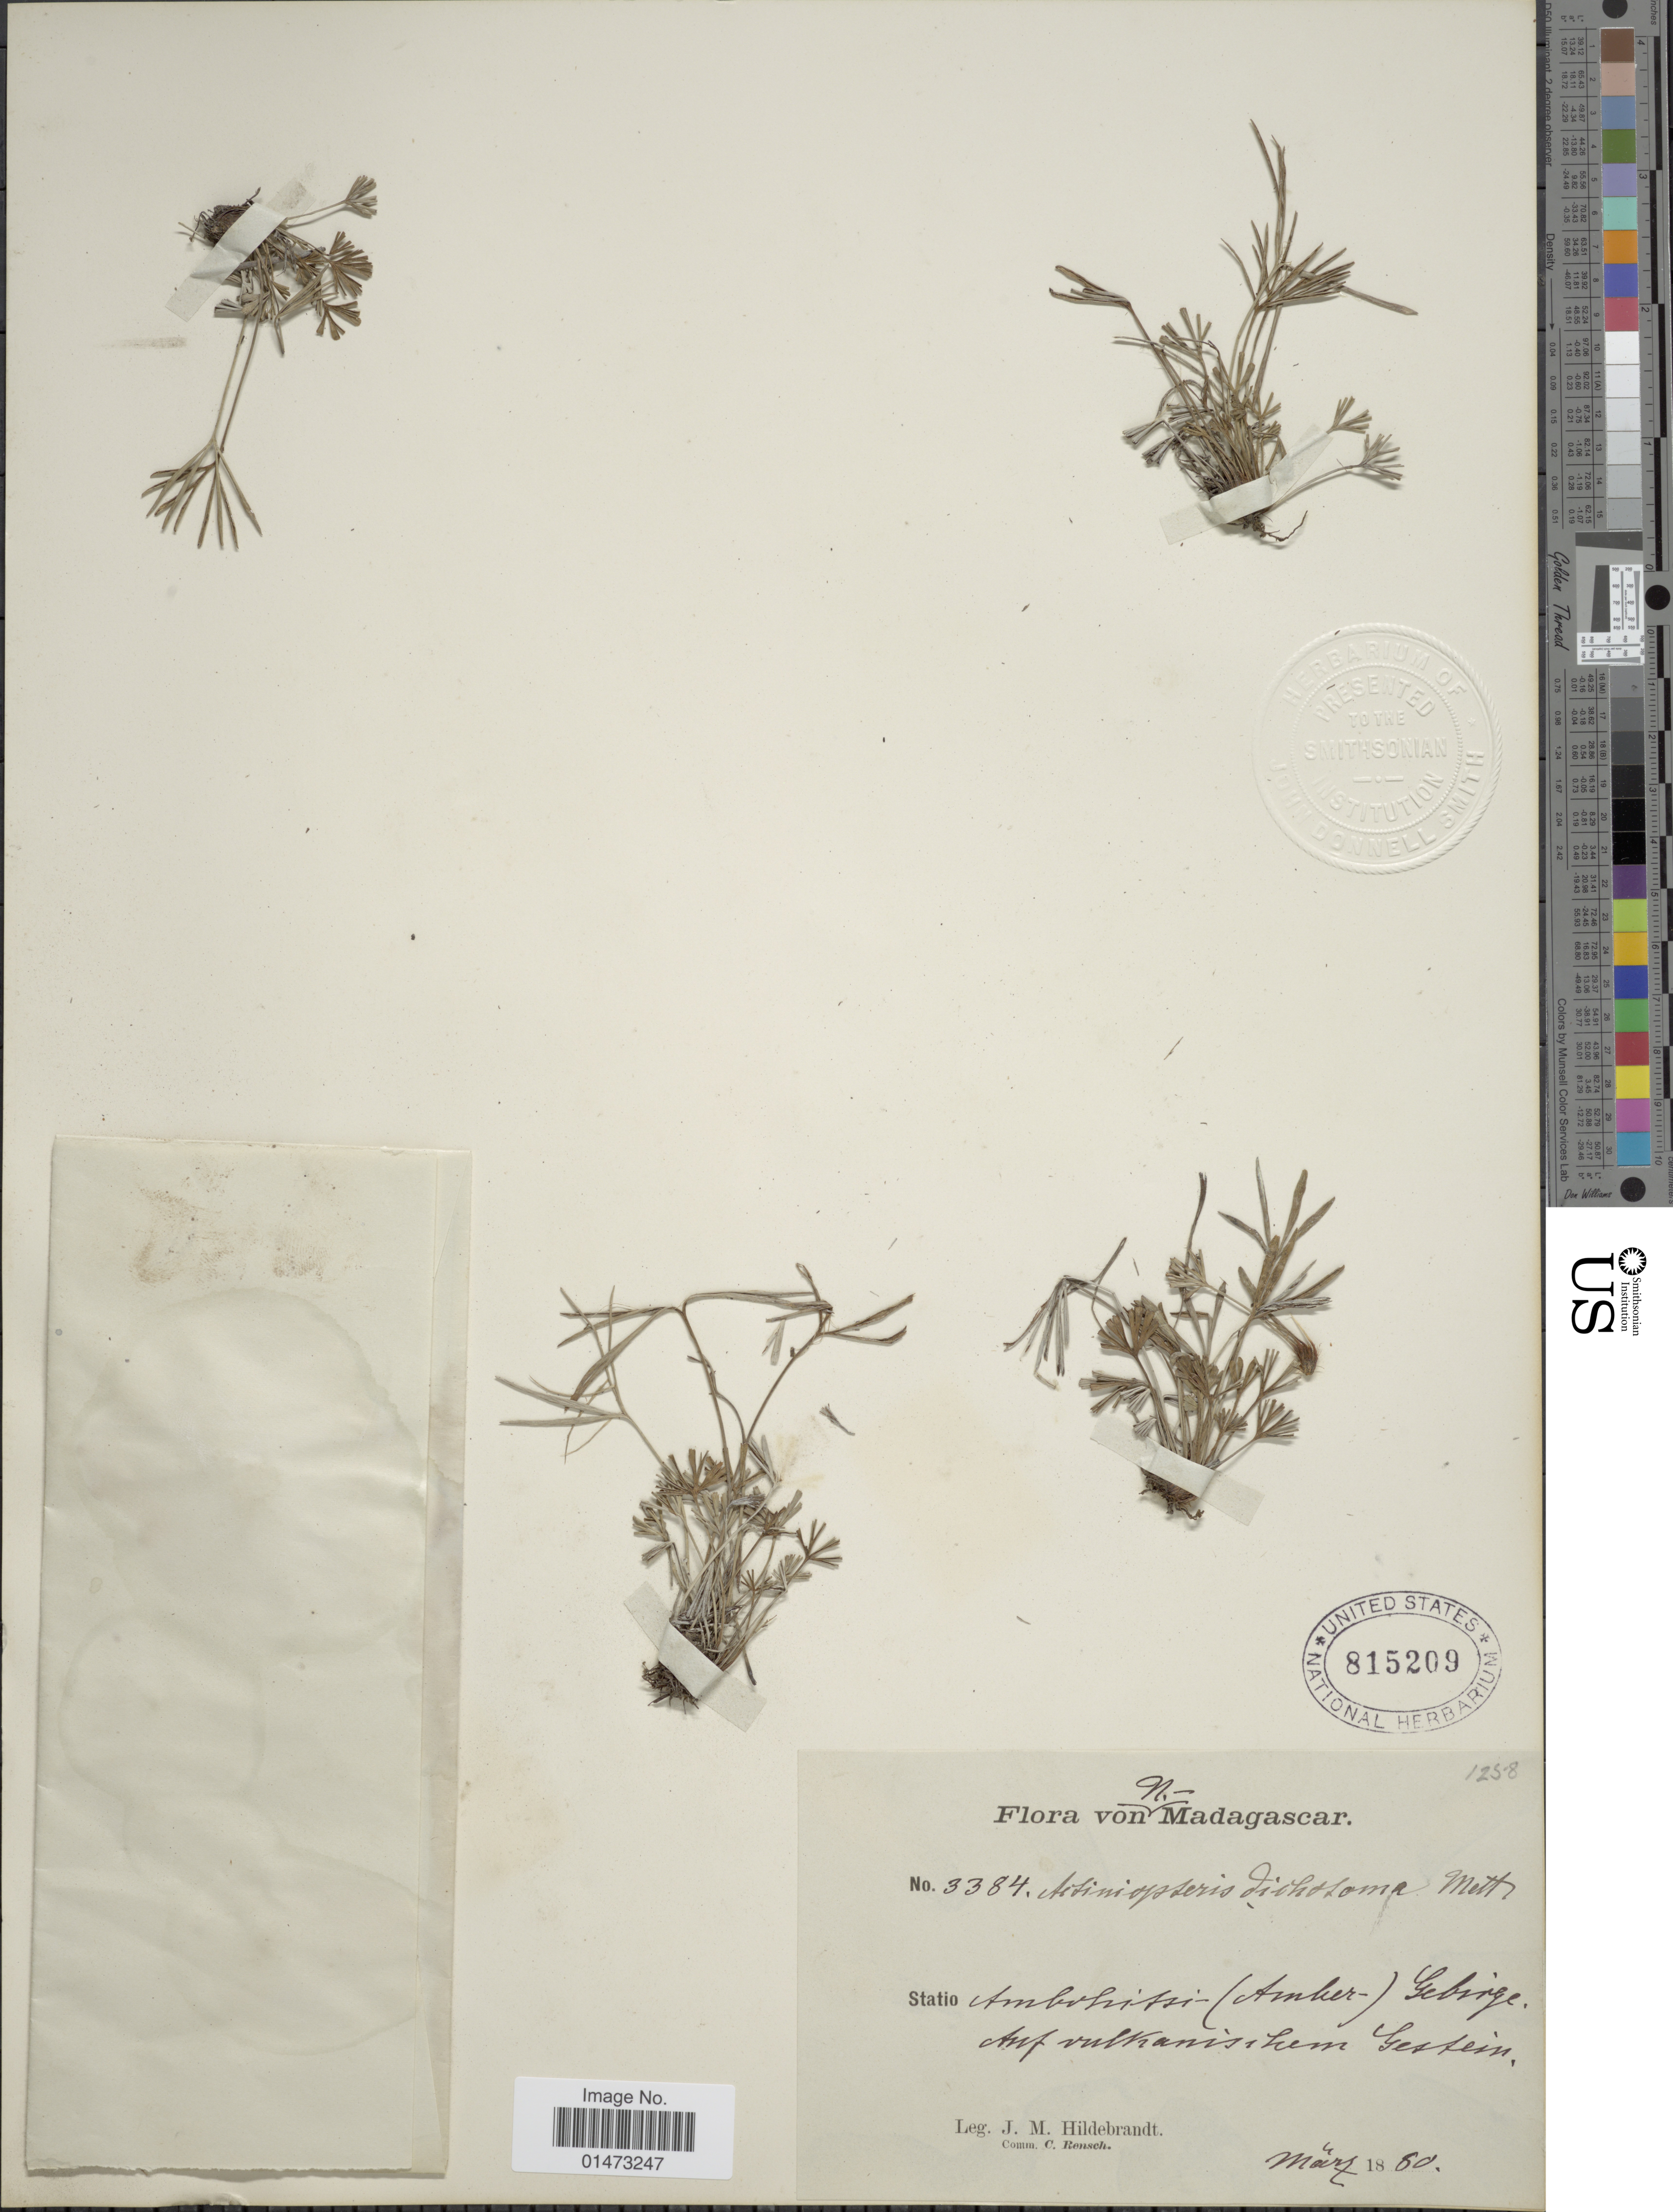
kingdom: Plantae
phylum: Tracheophyta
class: Polypodiopsida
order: Polypodiales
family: Pteridaceae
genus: Actiniopteris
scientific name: Actiniopteris dimorpha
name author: Pic. Serm.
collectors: J. Hildebrandt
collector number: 3384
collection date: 1880-03-04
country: Madagascar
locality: N. Madagascar, Statio Ambohitse (Amber) Gebirge, Auf vulkanischem Gestein.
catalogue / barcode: US 815209